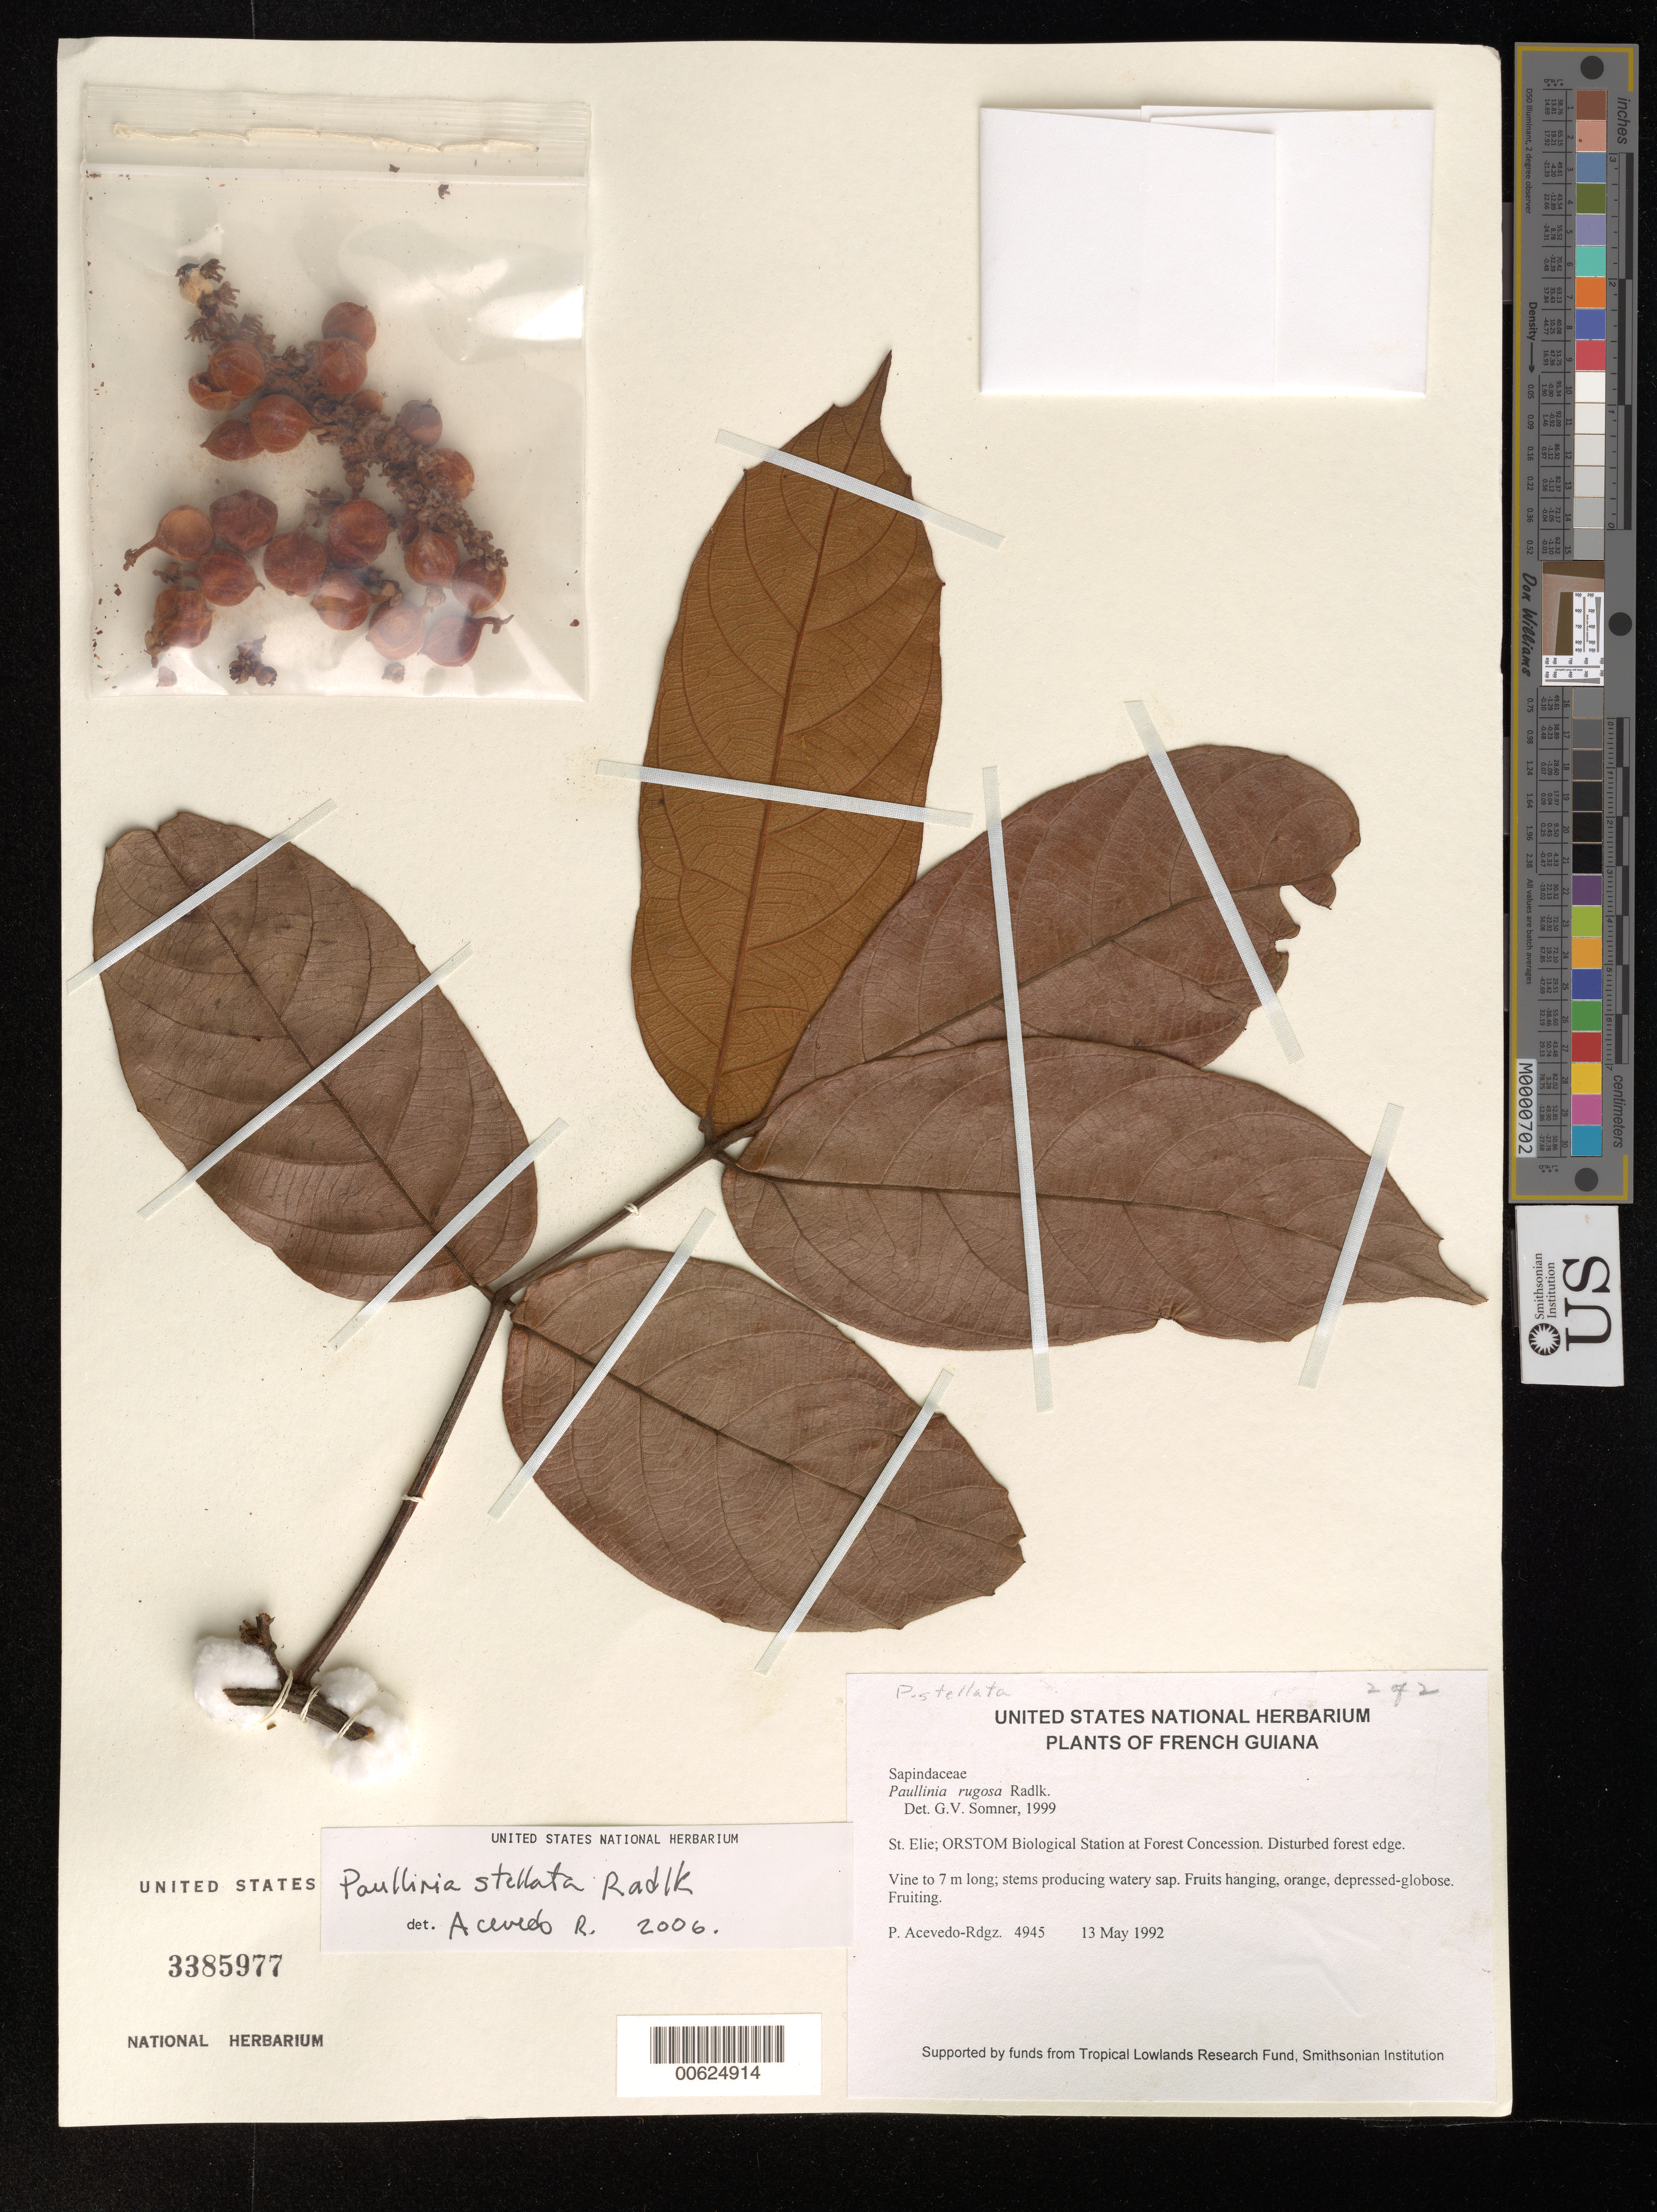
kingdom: Plantae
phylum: Tracheophyta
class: Magnoliopsida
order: Sapindales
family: Sapindaceae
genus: Paullinia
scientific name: Paullinia rugosa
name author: Benth. ex Radlk.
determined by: Somner, G. V.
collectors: P. Acevedo-Rodr.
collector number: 4945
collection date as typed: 13 May 1992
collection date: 1992-05-13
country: French Guiana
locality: St. Elie; ORSTOM Biological Station at Forest Concession.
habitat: Disturbed forest edge.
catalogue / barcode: US 3385977